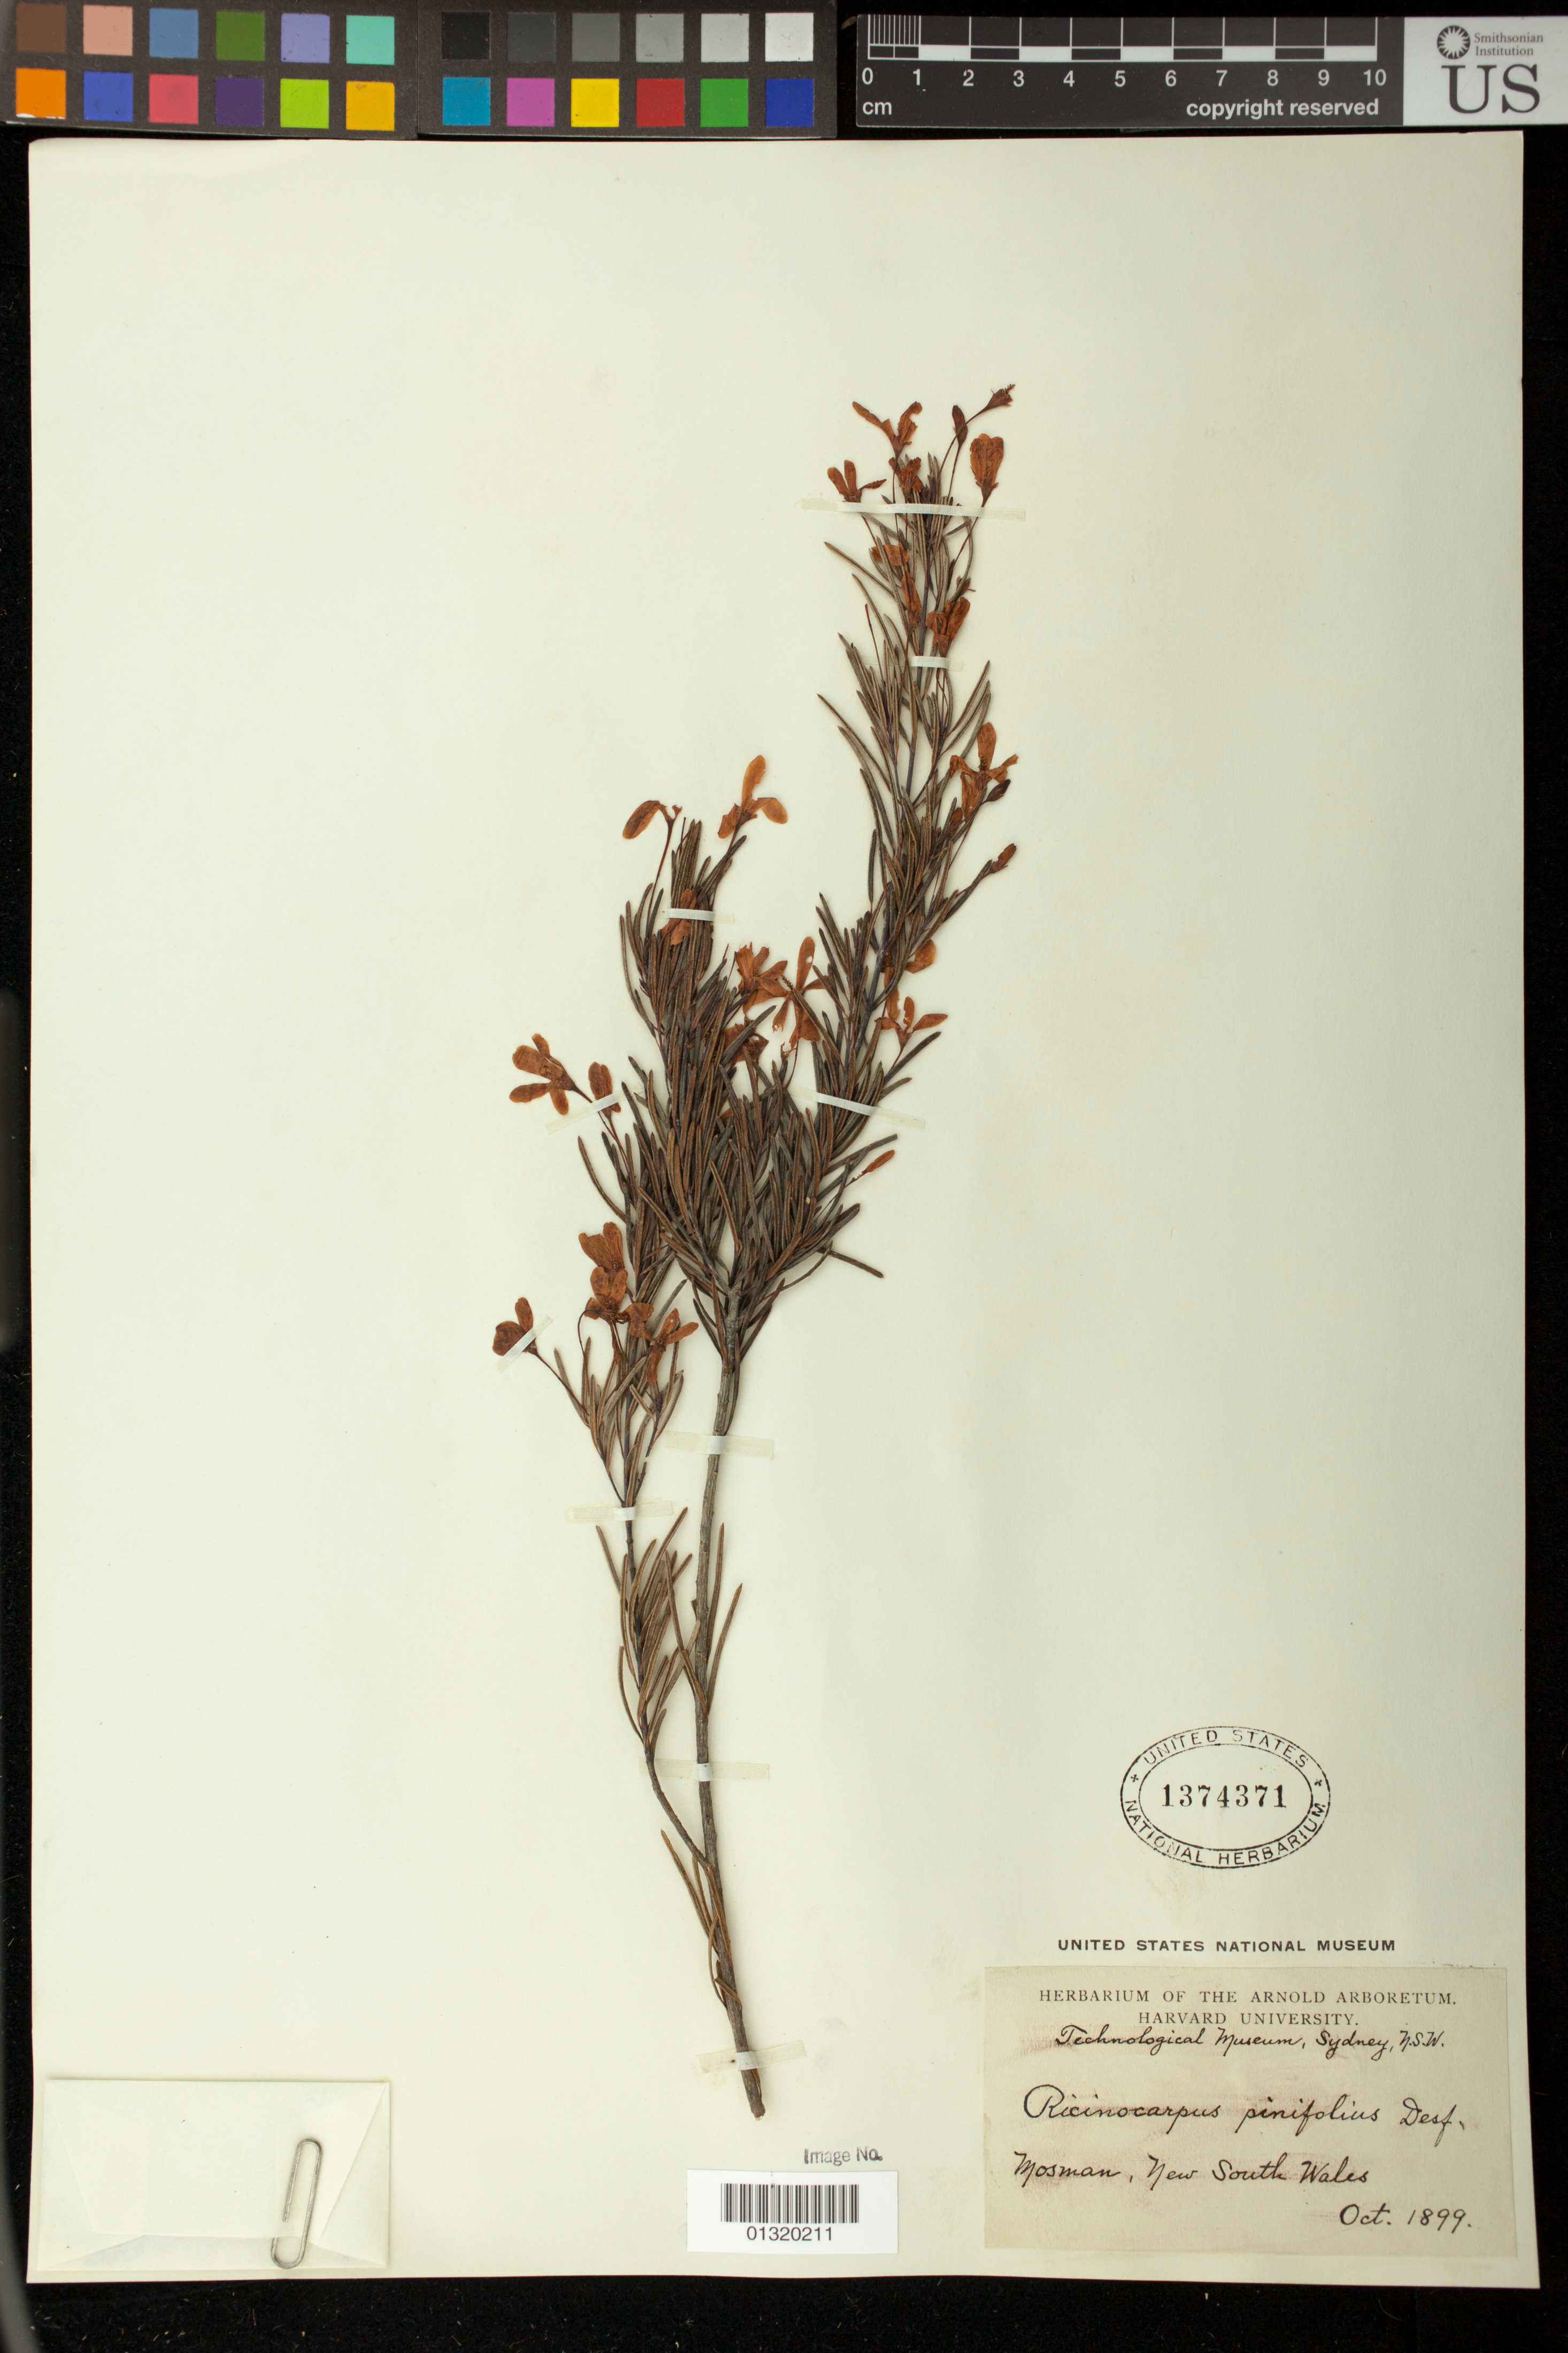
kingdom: Plantae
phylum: Tracheophyta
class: Magnoliopsida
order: Malpighiales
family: Euphorbiaceae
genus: Ricinocarpos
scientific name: Ricinocarpos pinifolius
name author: Desf.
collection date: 1899-10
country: Australia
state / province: New South Wales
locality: Mosman, New South Wales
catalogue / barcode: US 1374371